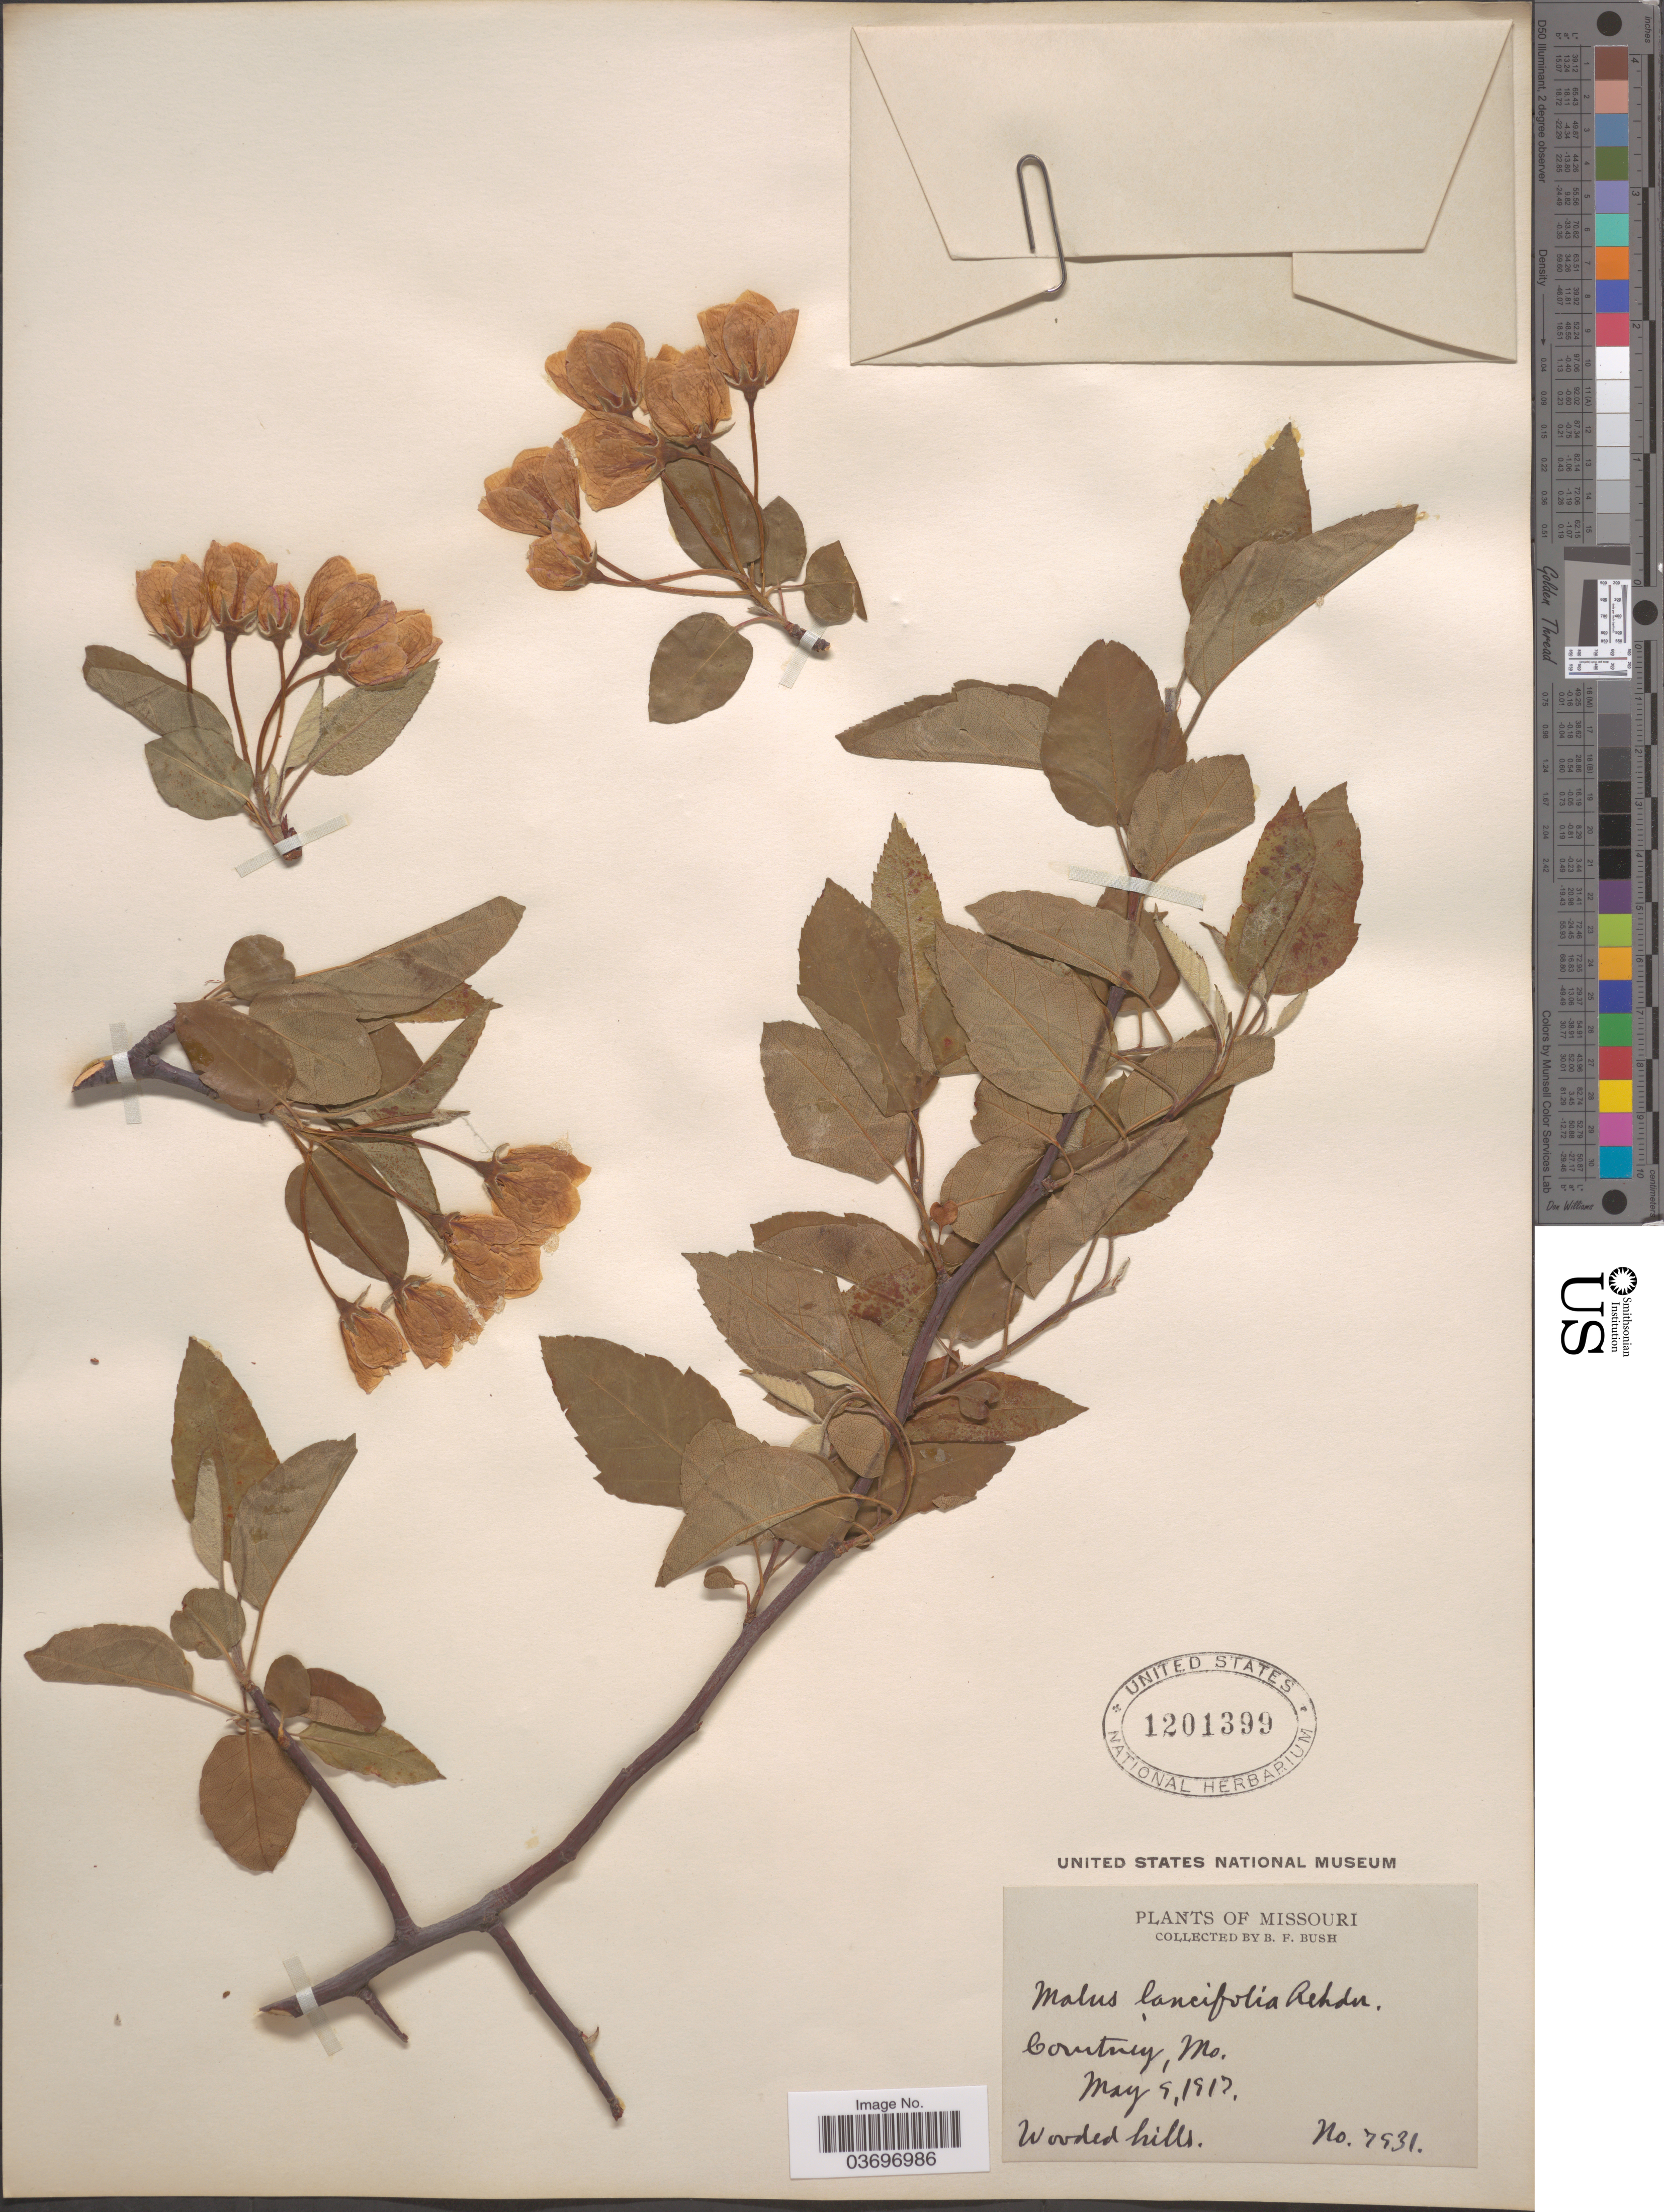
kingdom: Plantae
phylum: Tracheophyta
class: Magnoliopsida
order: Rosales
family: Rosaceae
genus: Malus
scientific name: Malus lancifolia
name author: Rehder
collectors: B. F. Bush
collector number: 7931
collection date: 1917-05-09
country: United States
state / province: Missouri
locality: Courtney.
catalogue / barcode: US 1201399